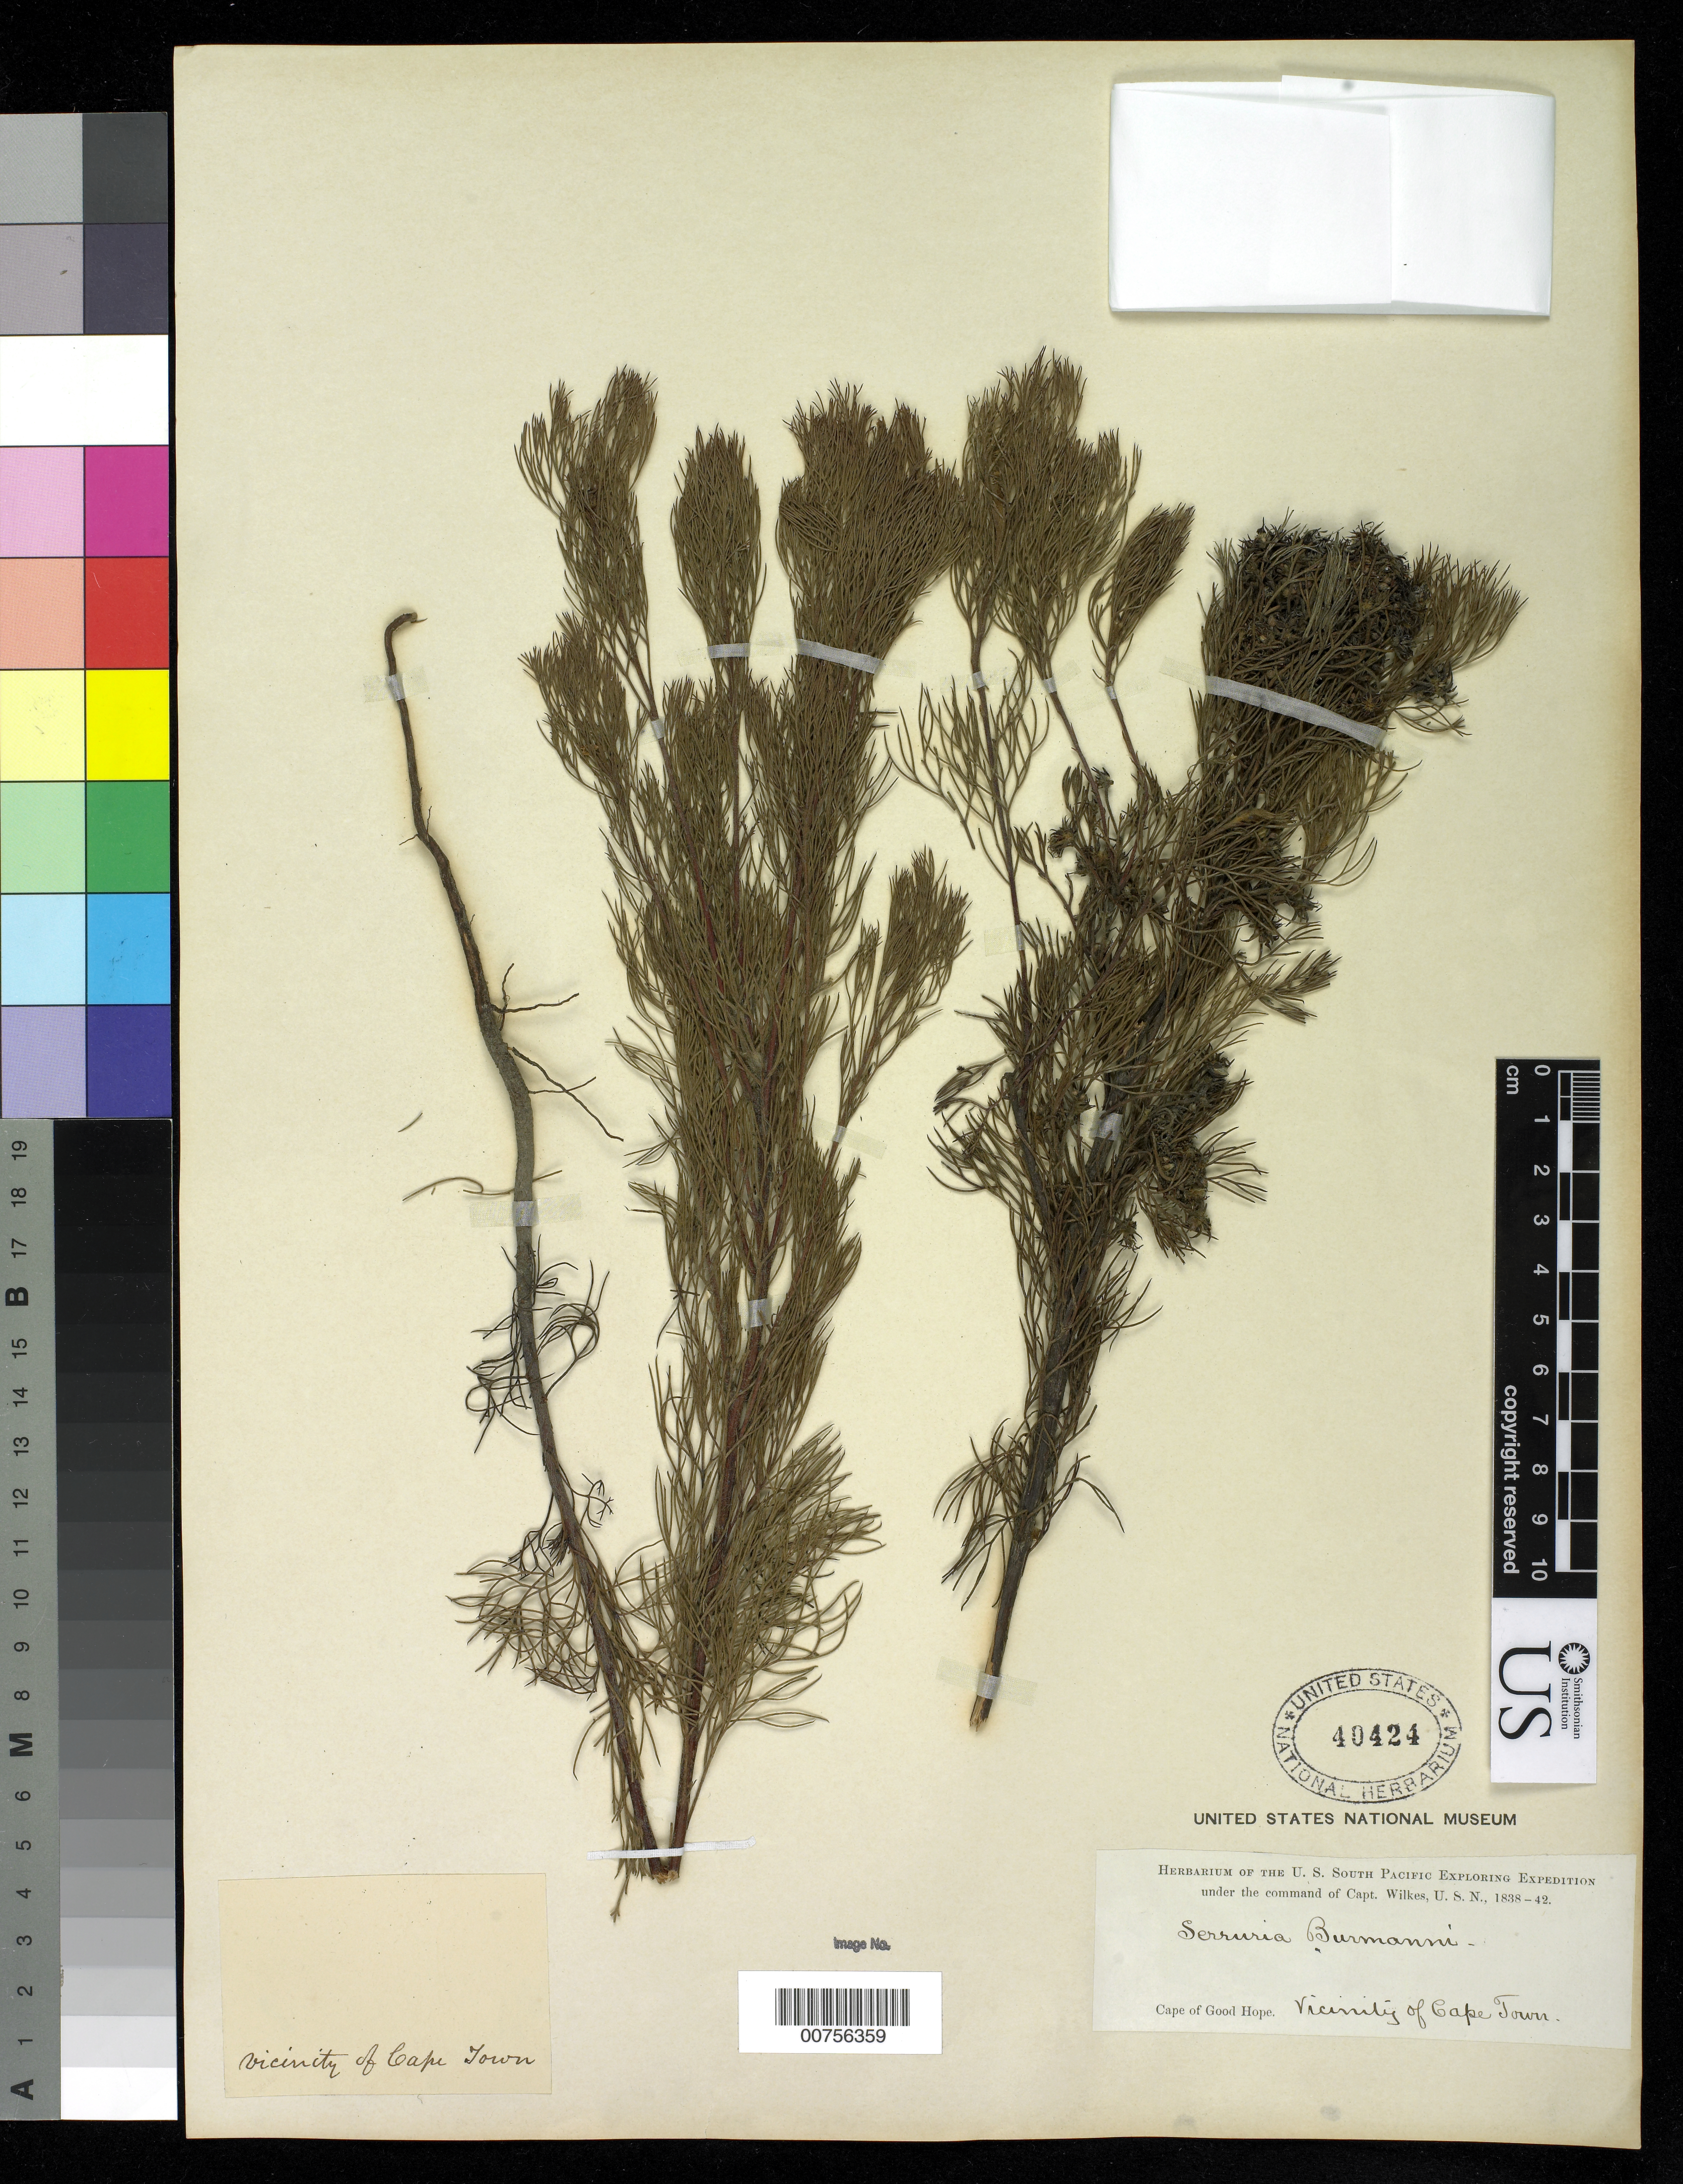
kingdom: Plantae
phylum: Tracheophyta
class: Magnoliopsida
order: Proteales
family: Proteaceae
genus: Serruria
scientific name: Serruria burmanni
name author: R. Br.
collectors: Wilkes Explor. Exped.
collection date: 1838/1842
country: South Africa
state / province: Western Cape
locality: Cape of Good Hope. Cape Town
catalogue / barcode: US 40424